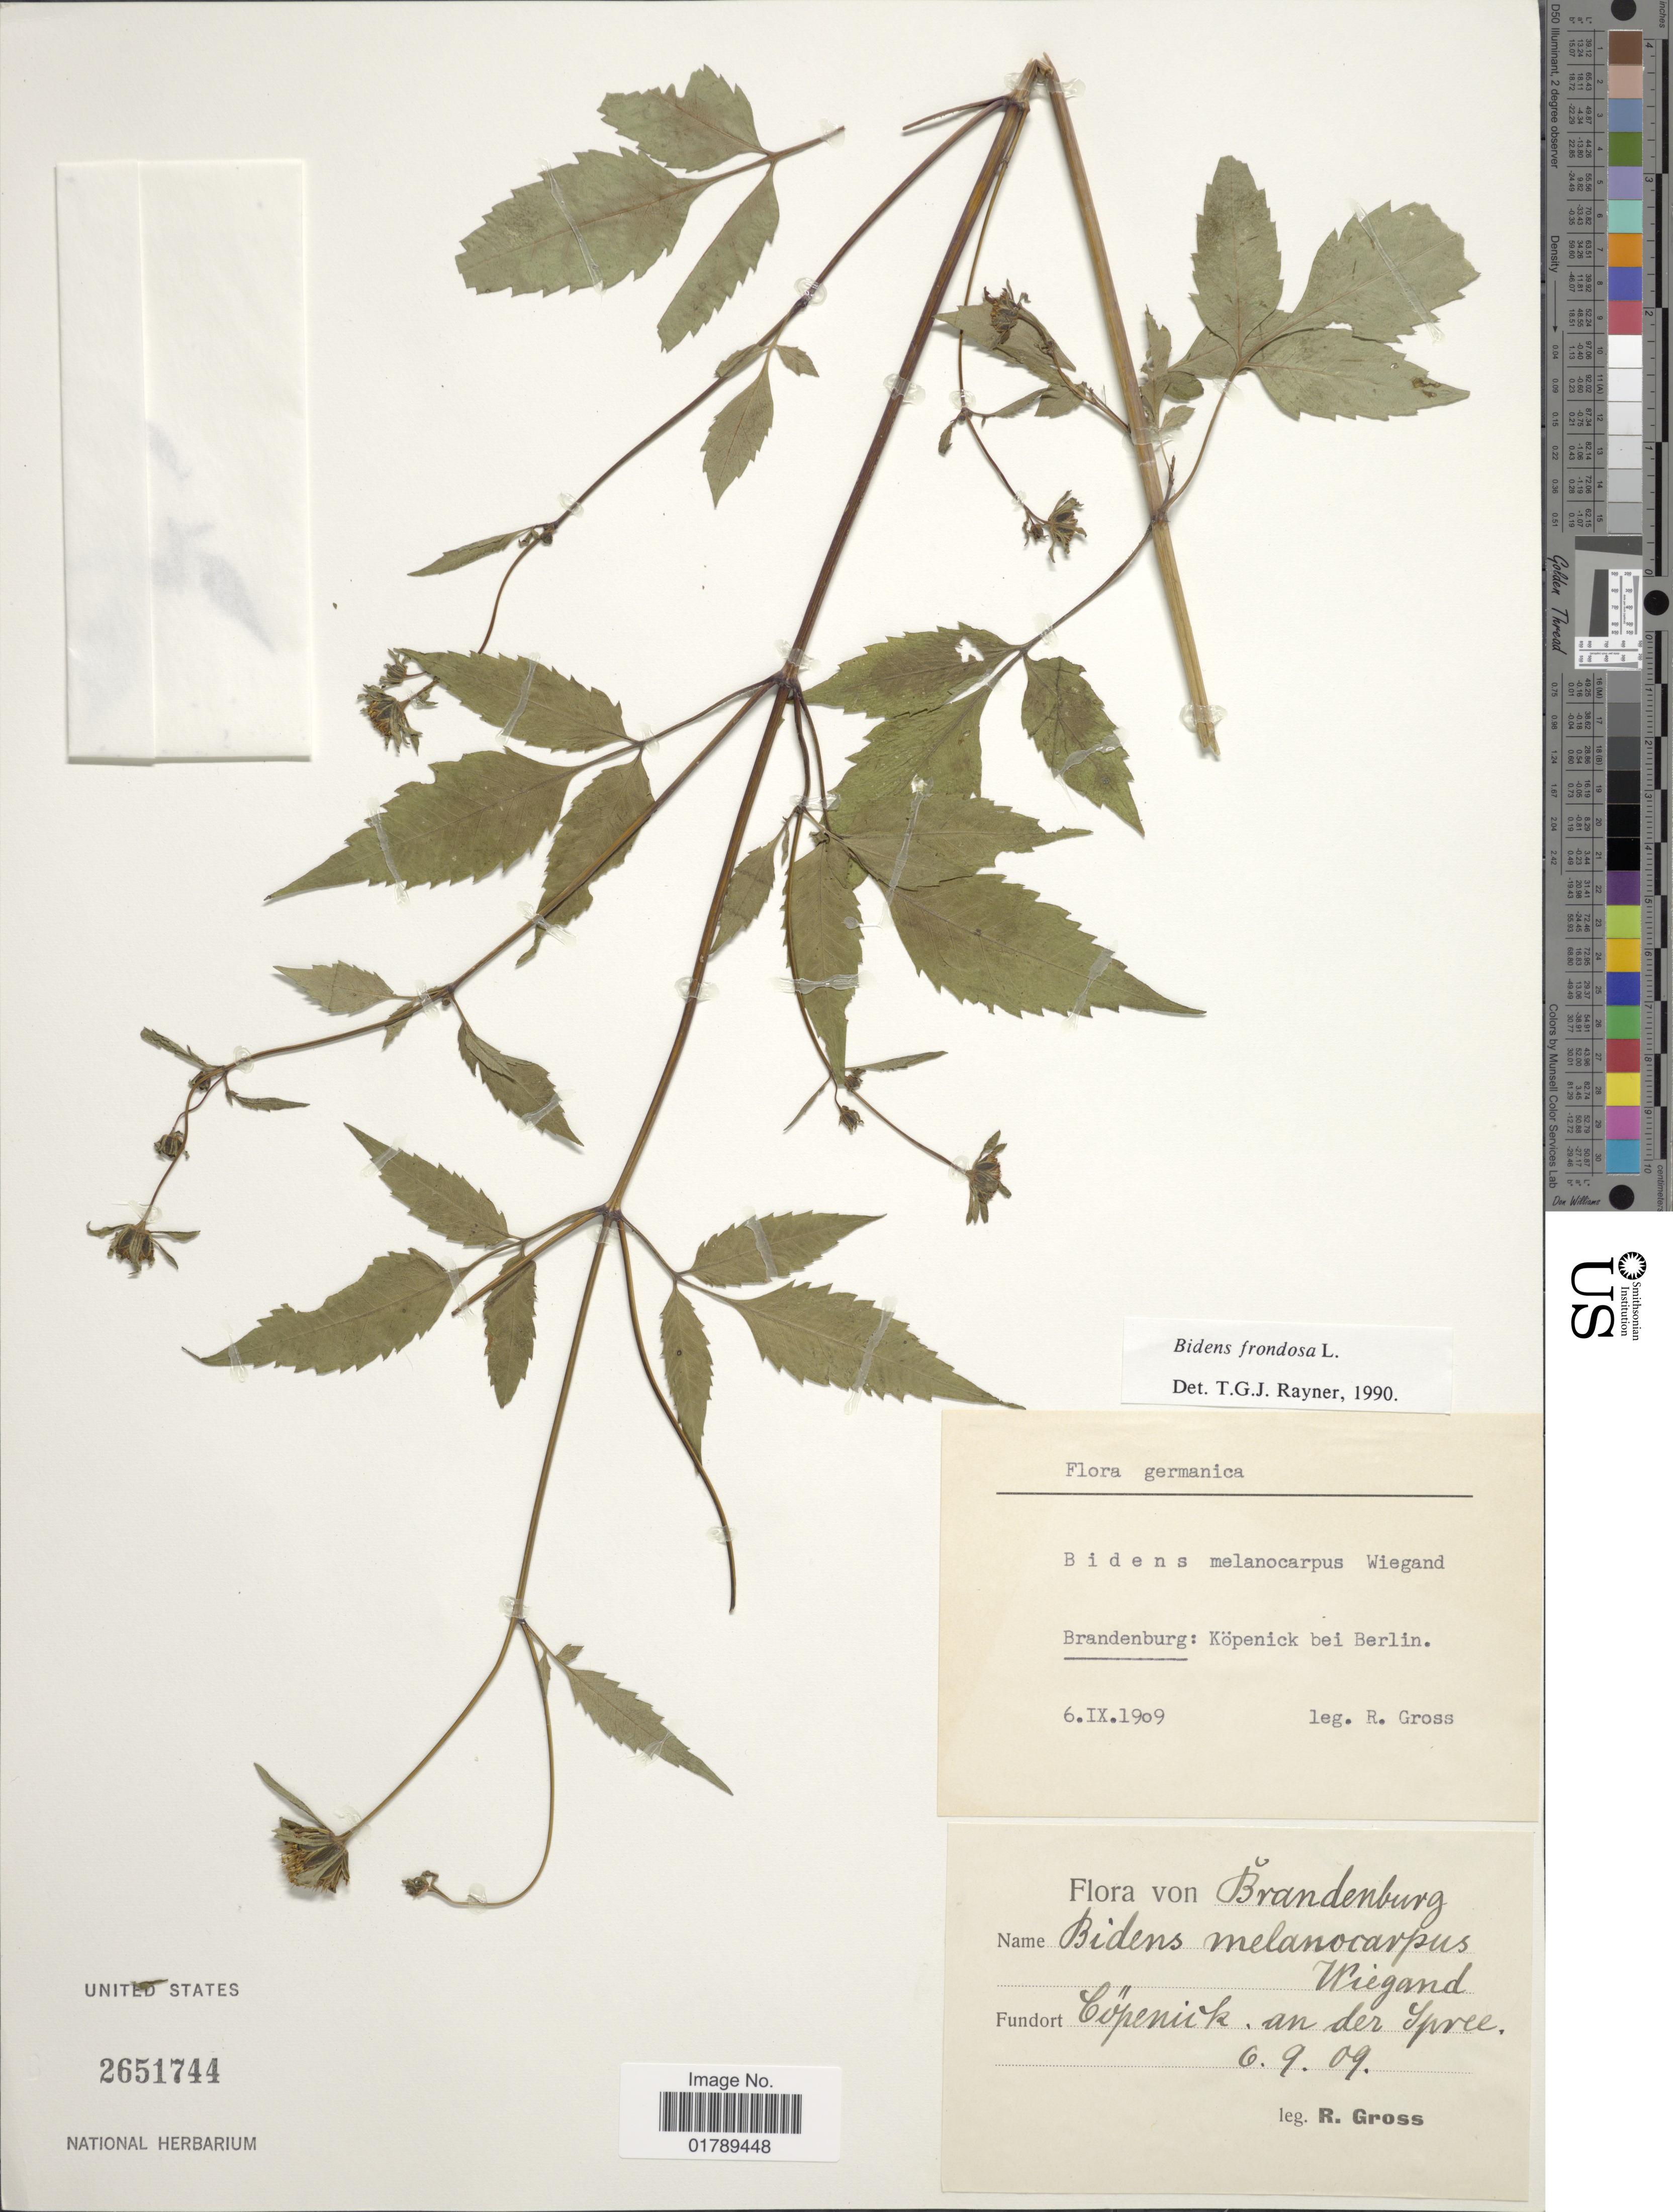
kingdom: Plantae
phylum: Tracheophyta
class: Magnoliopsida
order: Asterales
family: Asteraceae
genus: Bidens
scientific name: Bidens frondosa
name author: L.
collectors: R. Gross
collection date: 1909-09-06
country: Germany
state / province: Brandenburg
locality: Brandenburg: kopenick bei Berlin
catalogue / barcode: US 2651744